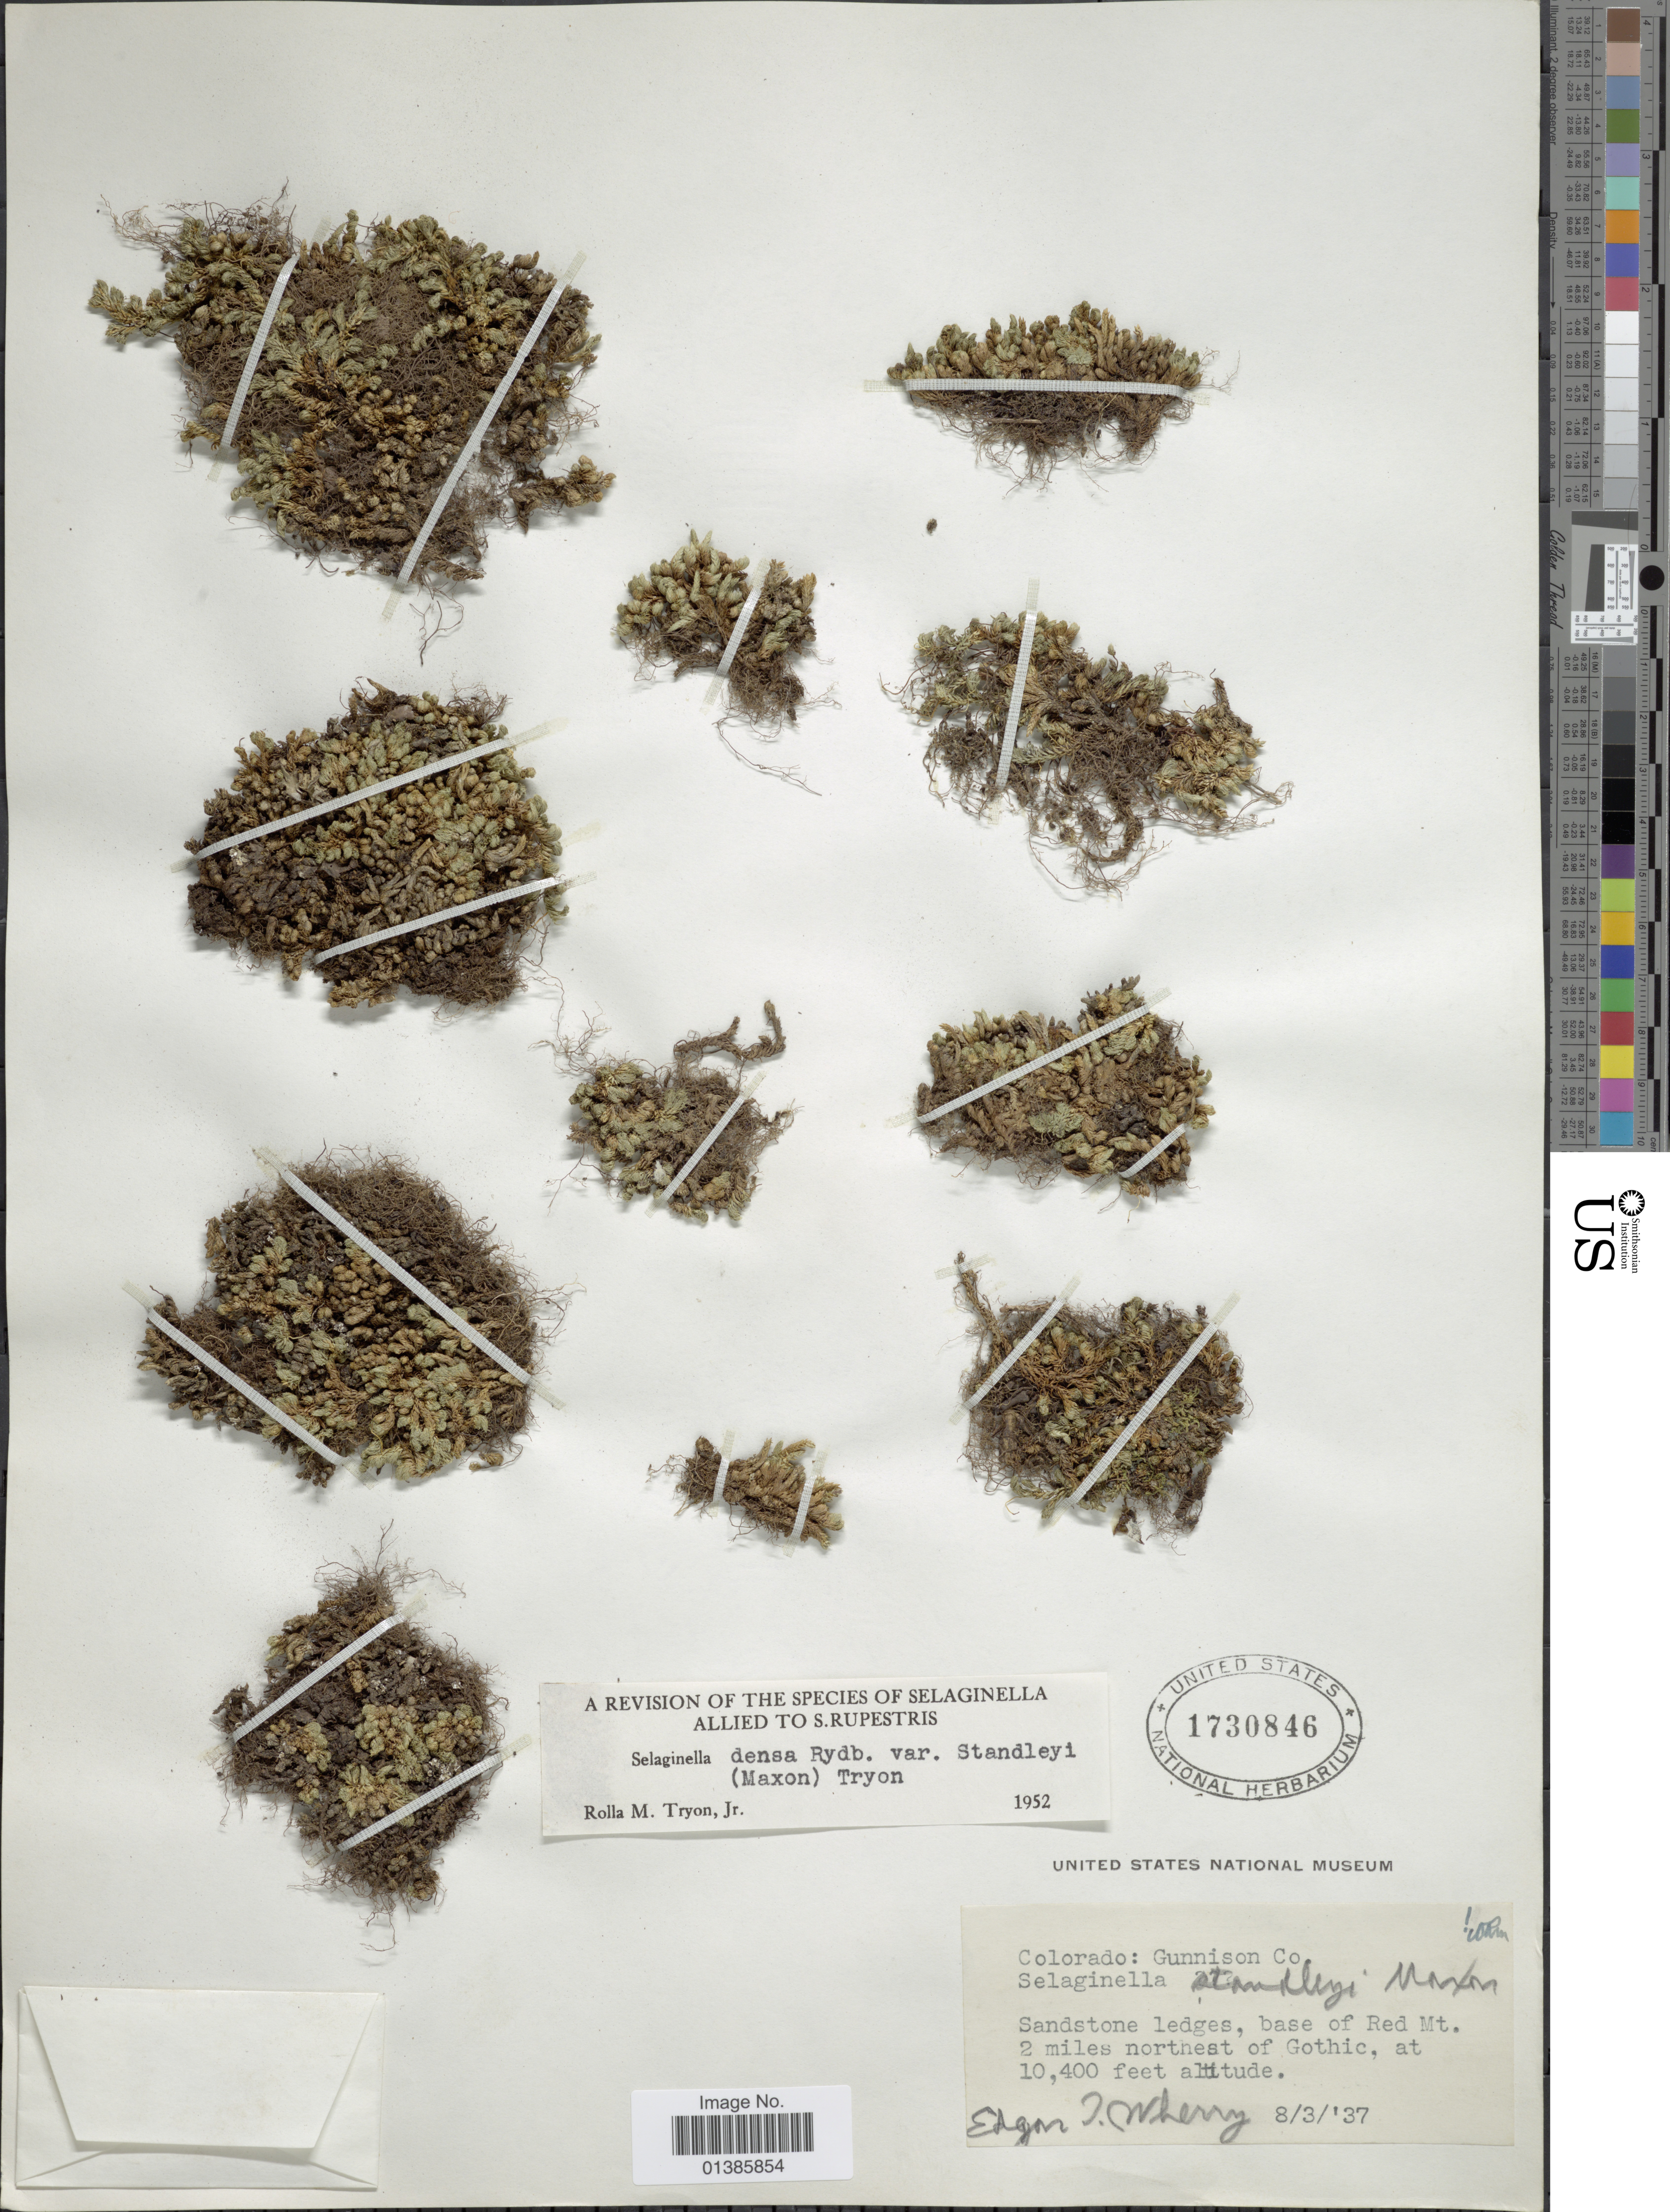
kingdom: Plantae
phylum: Tracheophyta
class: Lycopodiopsida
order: Selaginellales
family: Selaginellaceae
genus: Selaginella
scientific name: Selaginella densa var. standleyi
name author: (Maxon) R.M. Tryon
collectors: E. T. Wherry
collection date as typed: Transcribed d/m/y: 8/3/37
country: United States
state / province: Colorado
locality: Gunnison Co. Sandstone ledges, base of Red Mt. 2 miles northeast of Gothic.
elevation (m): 3170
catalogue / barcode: US 1730846